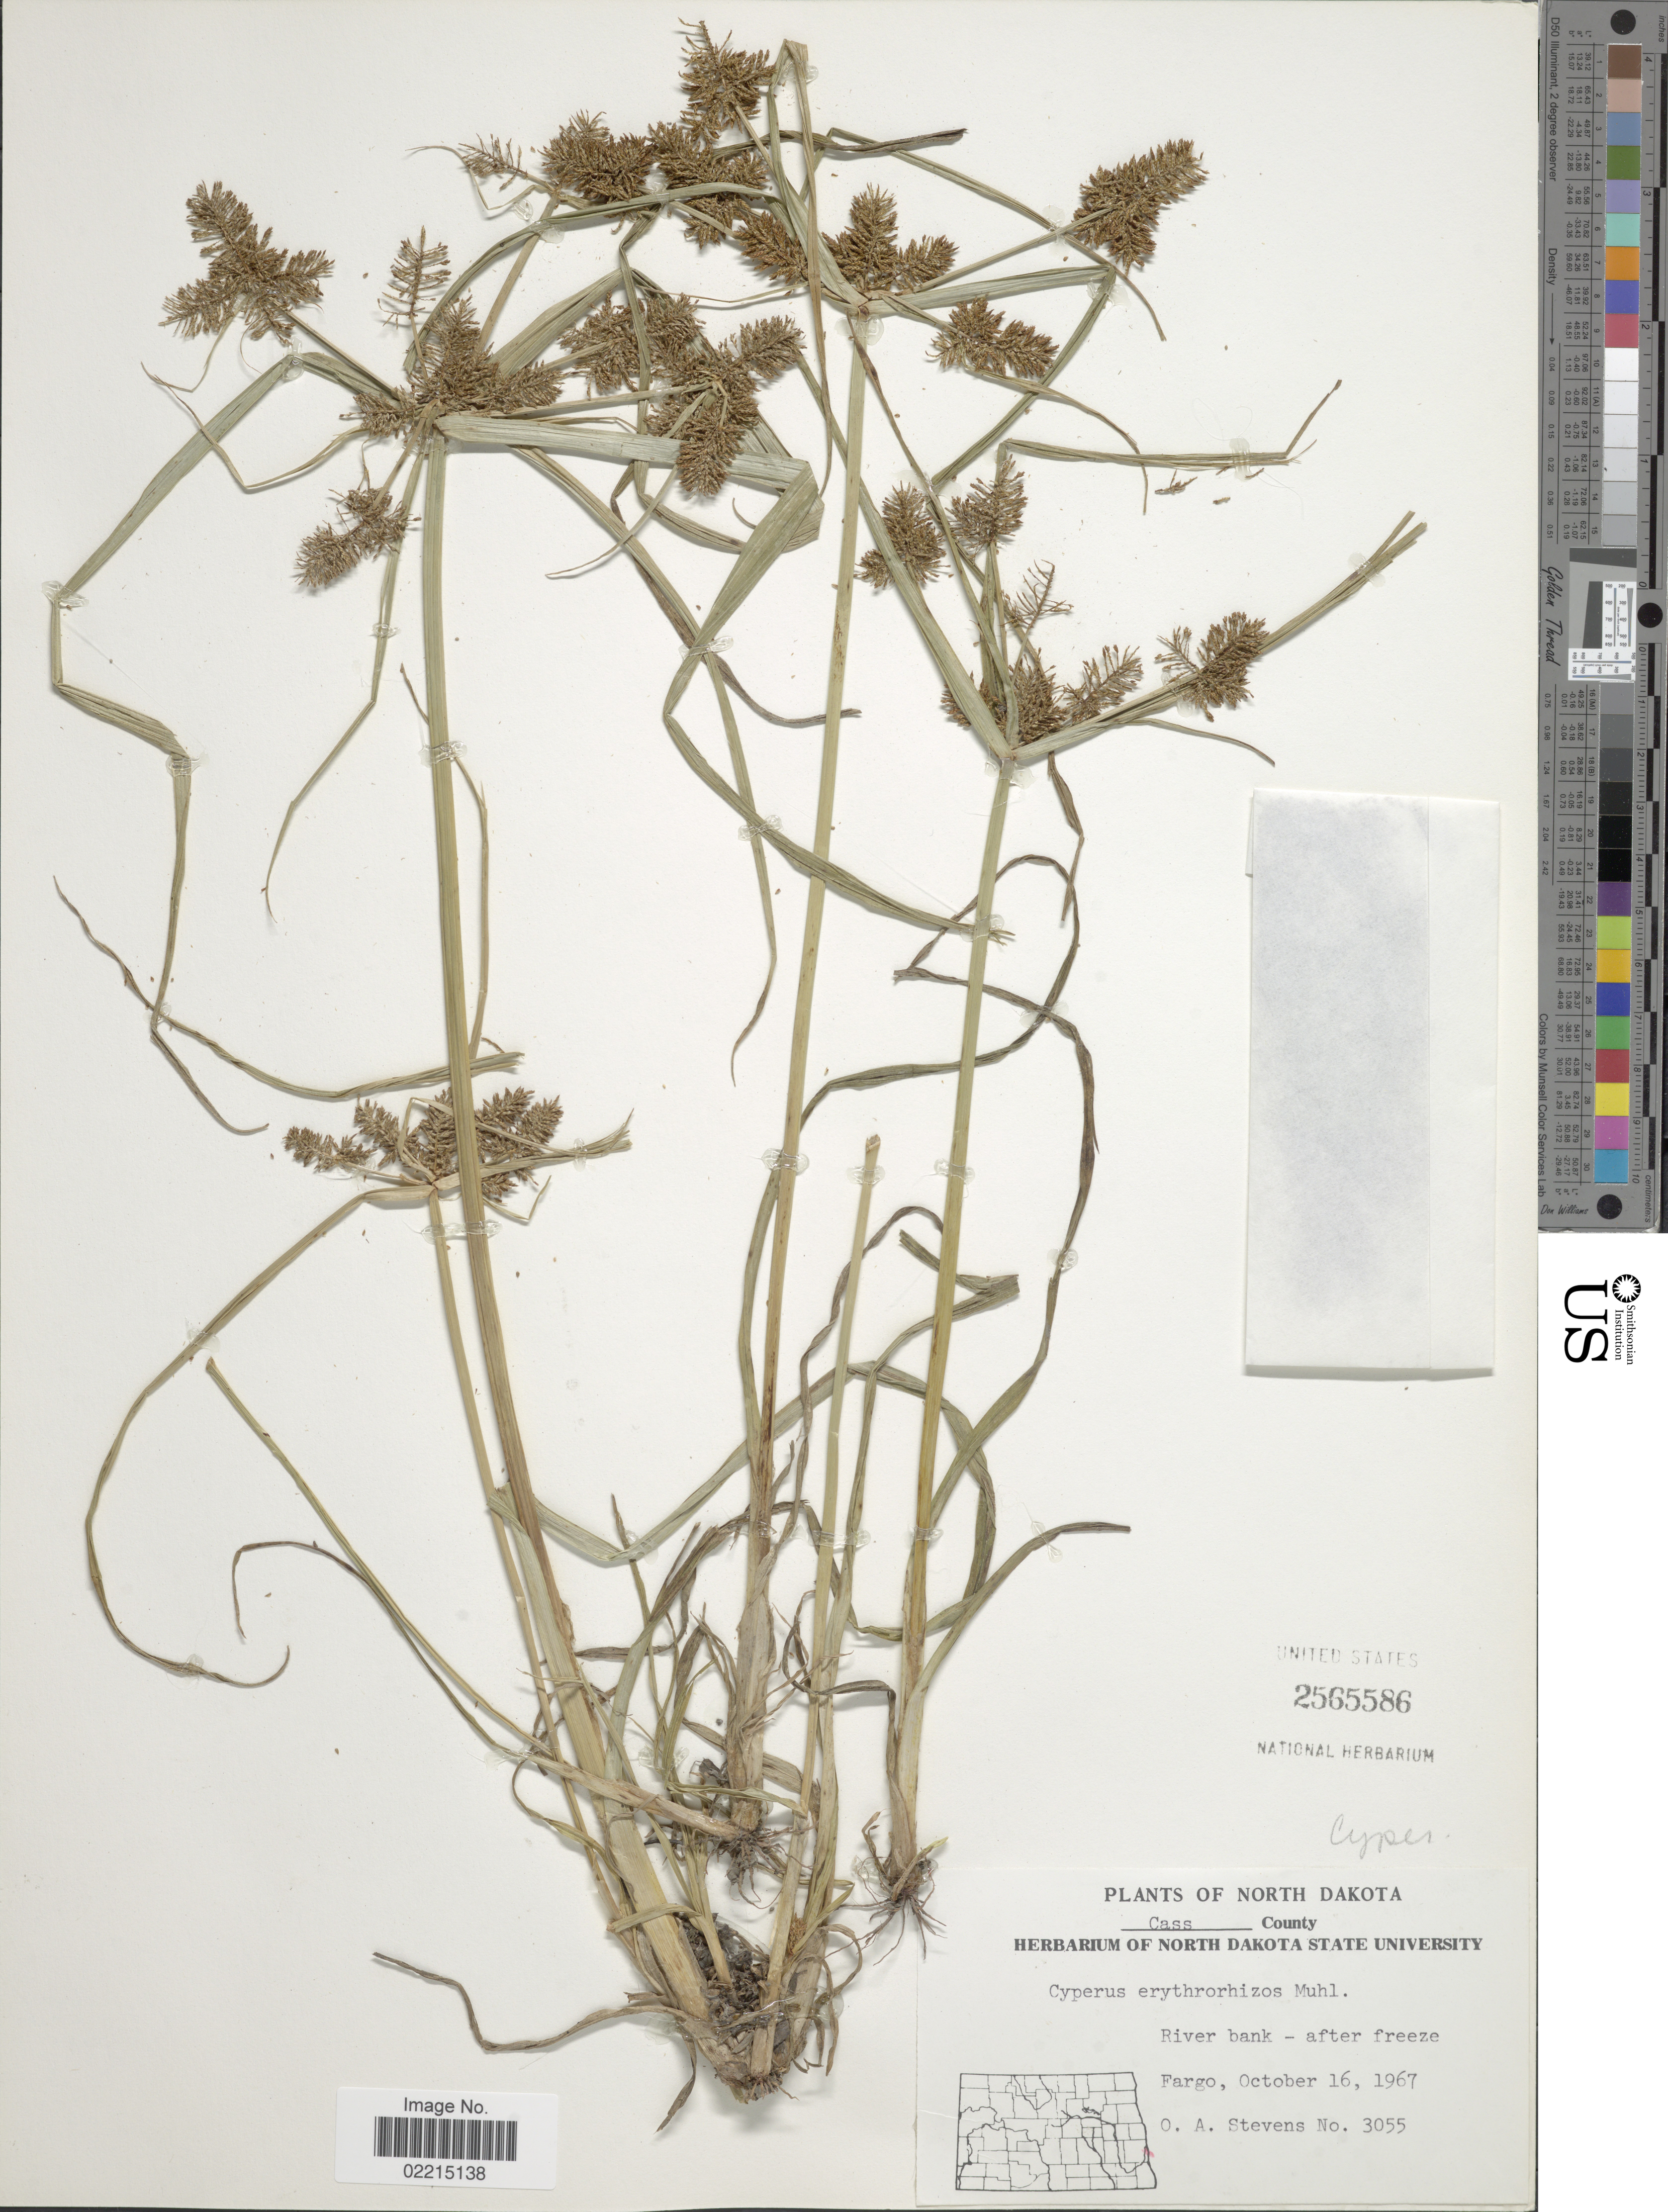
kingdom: Plantae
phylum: Tracheophyta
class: Liliopsida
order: Poales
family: Cyperaceae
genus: Cyperus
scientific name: Cyperus erythrorhizos Muhl.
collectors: O. A. Stevens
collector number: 3055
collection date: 1967-10-16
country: United States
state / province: North Dakota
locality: Cass County, Fargo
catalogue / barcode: US 2565586